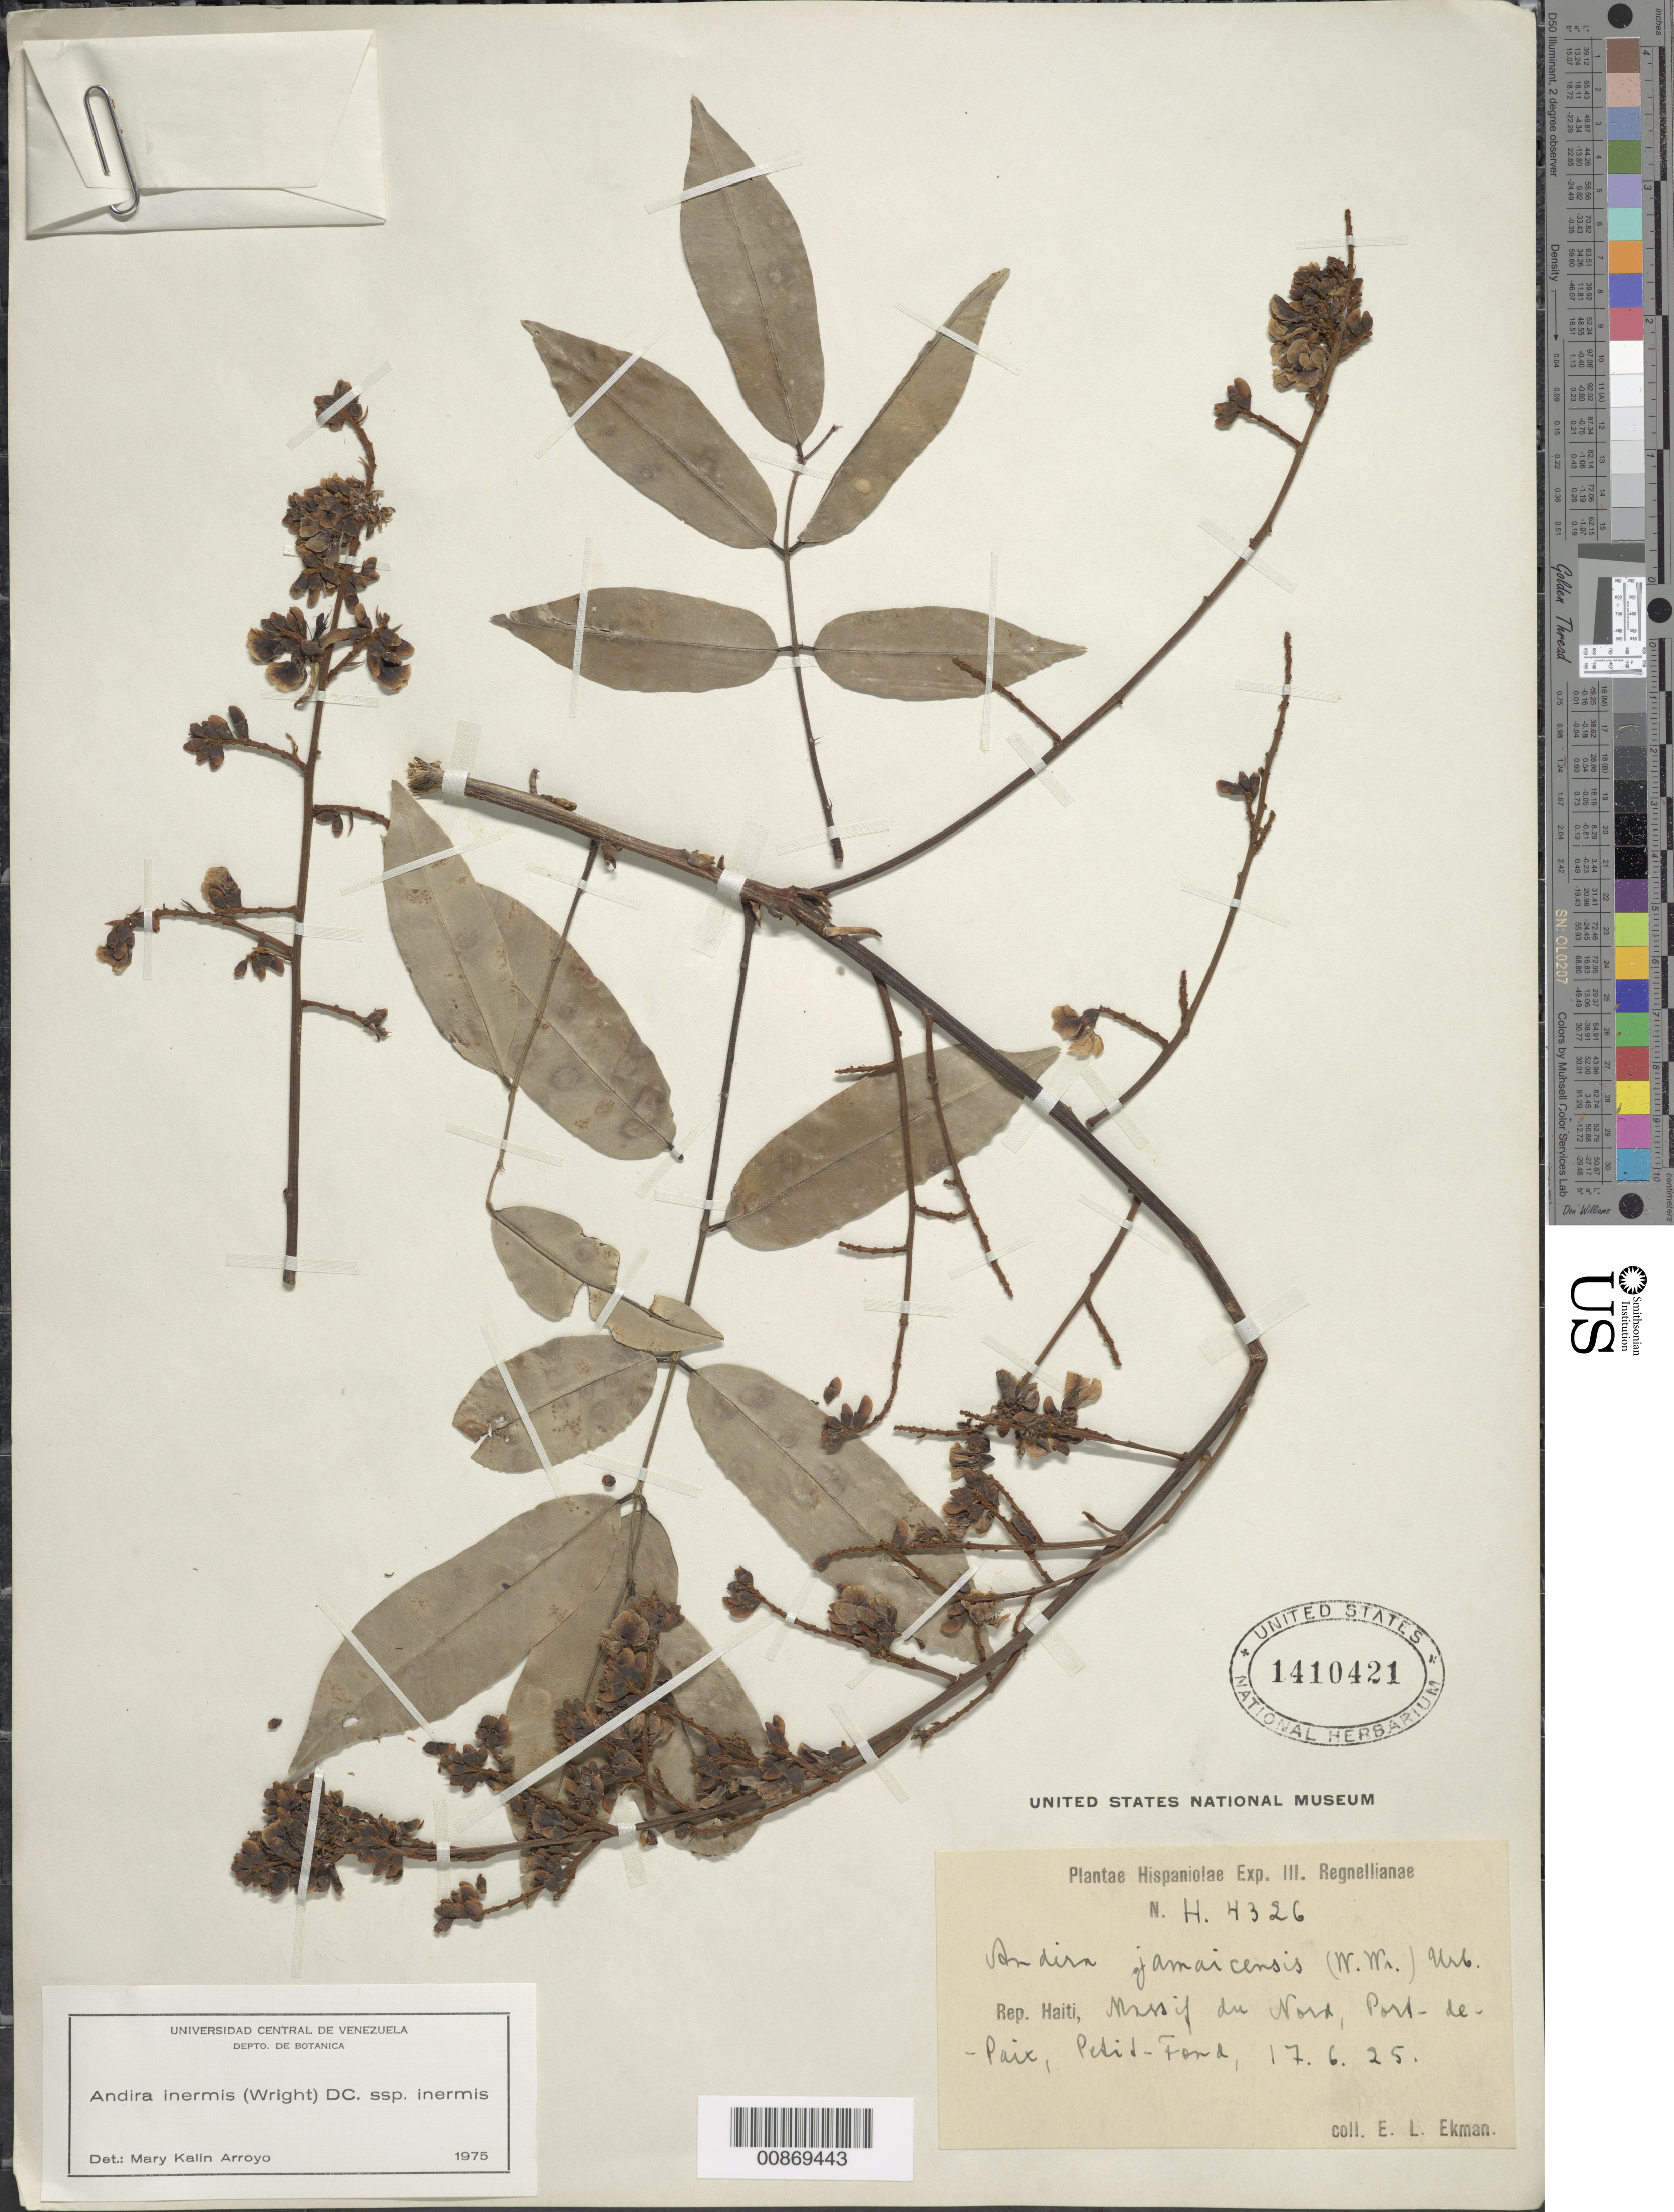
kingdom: Plantae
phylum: Tracheophyta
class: Magnoliopsida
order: Fabales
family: Fabaceae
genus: Andira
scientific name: Andira inermis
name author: (W. Wright) Kunth ex DC.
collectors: E. L. Ekman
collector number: H 4326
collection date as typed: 17 Jun 1925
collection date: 1925-06-17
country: Haiti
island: Hispaniola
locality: Massif du Nord, Port-de-Paix, Petit-Fond.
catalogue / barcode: US 1410421